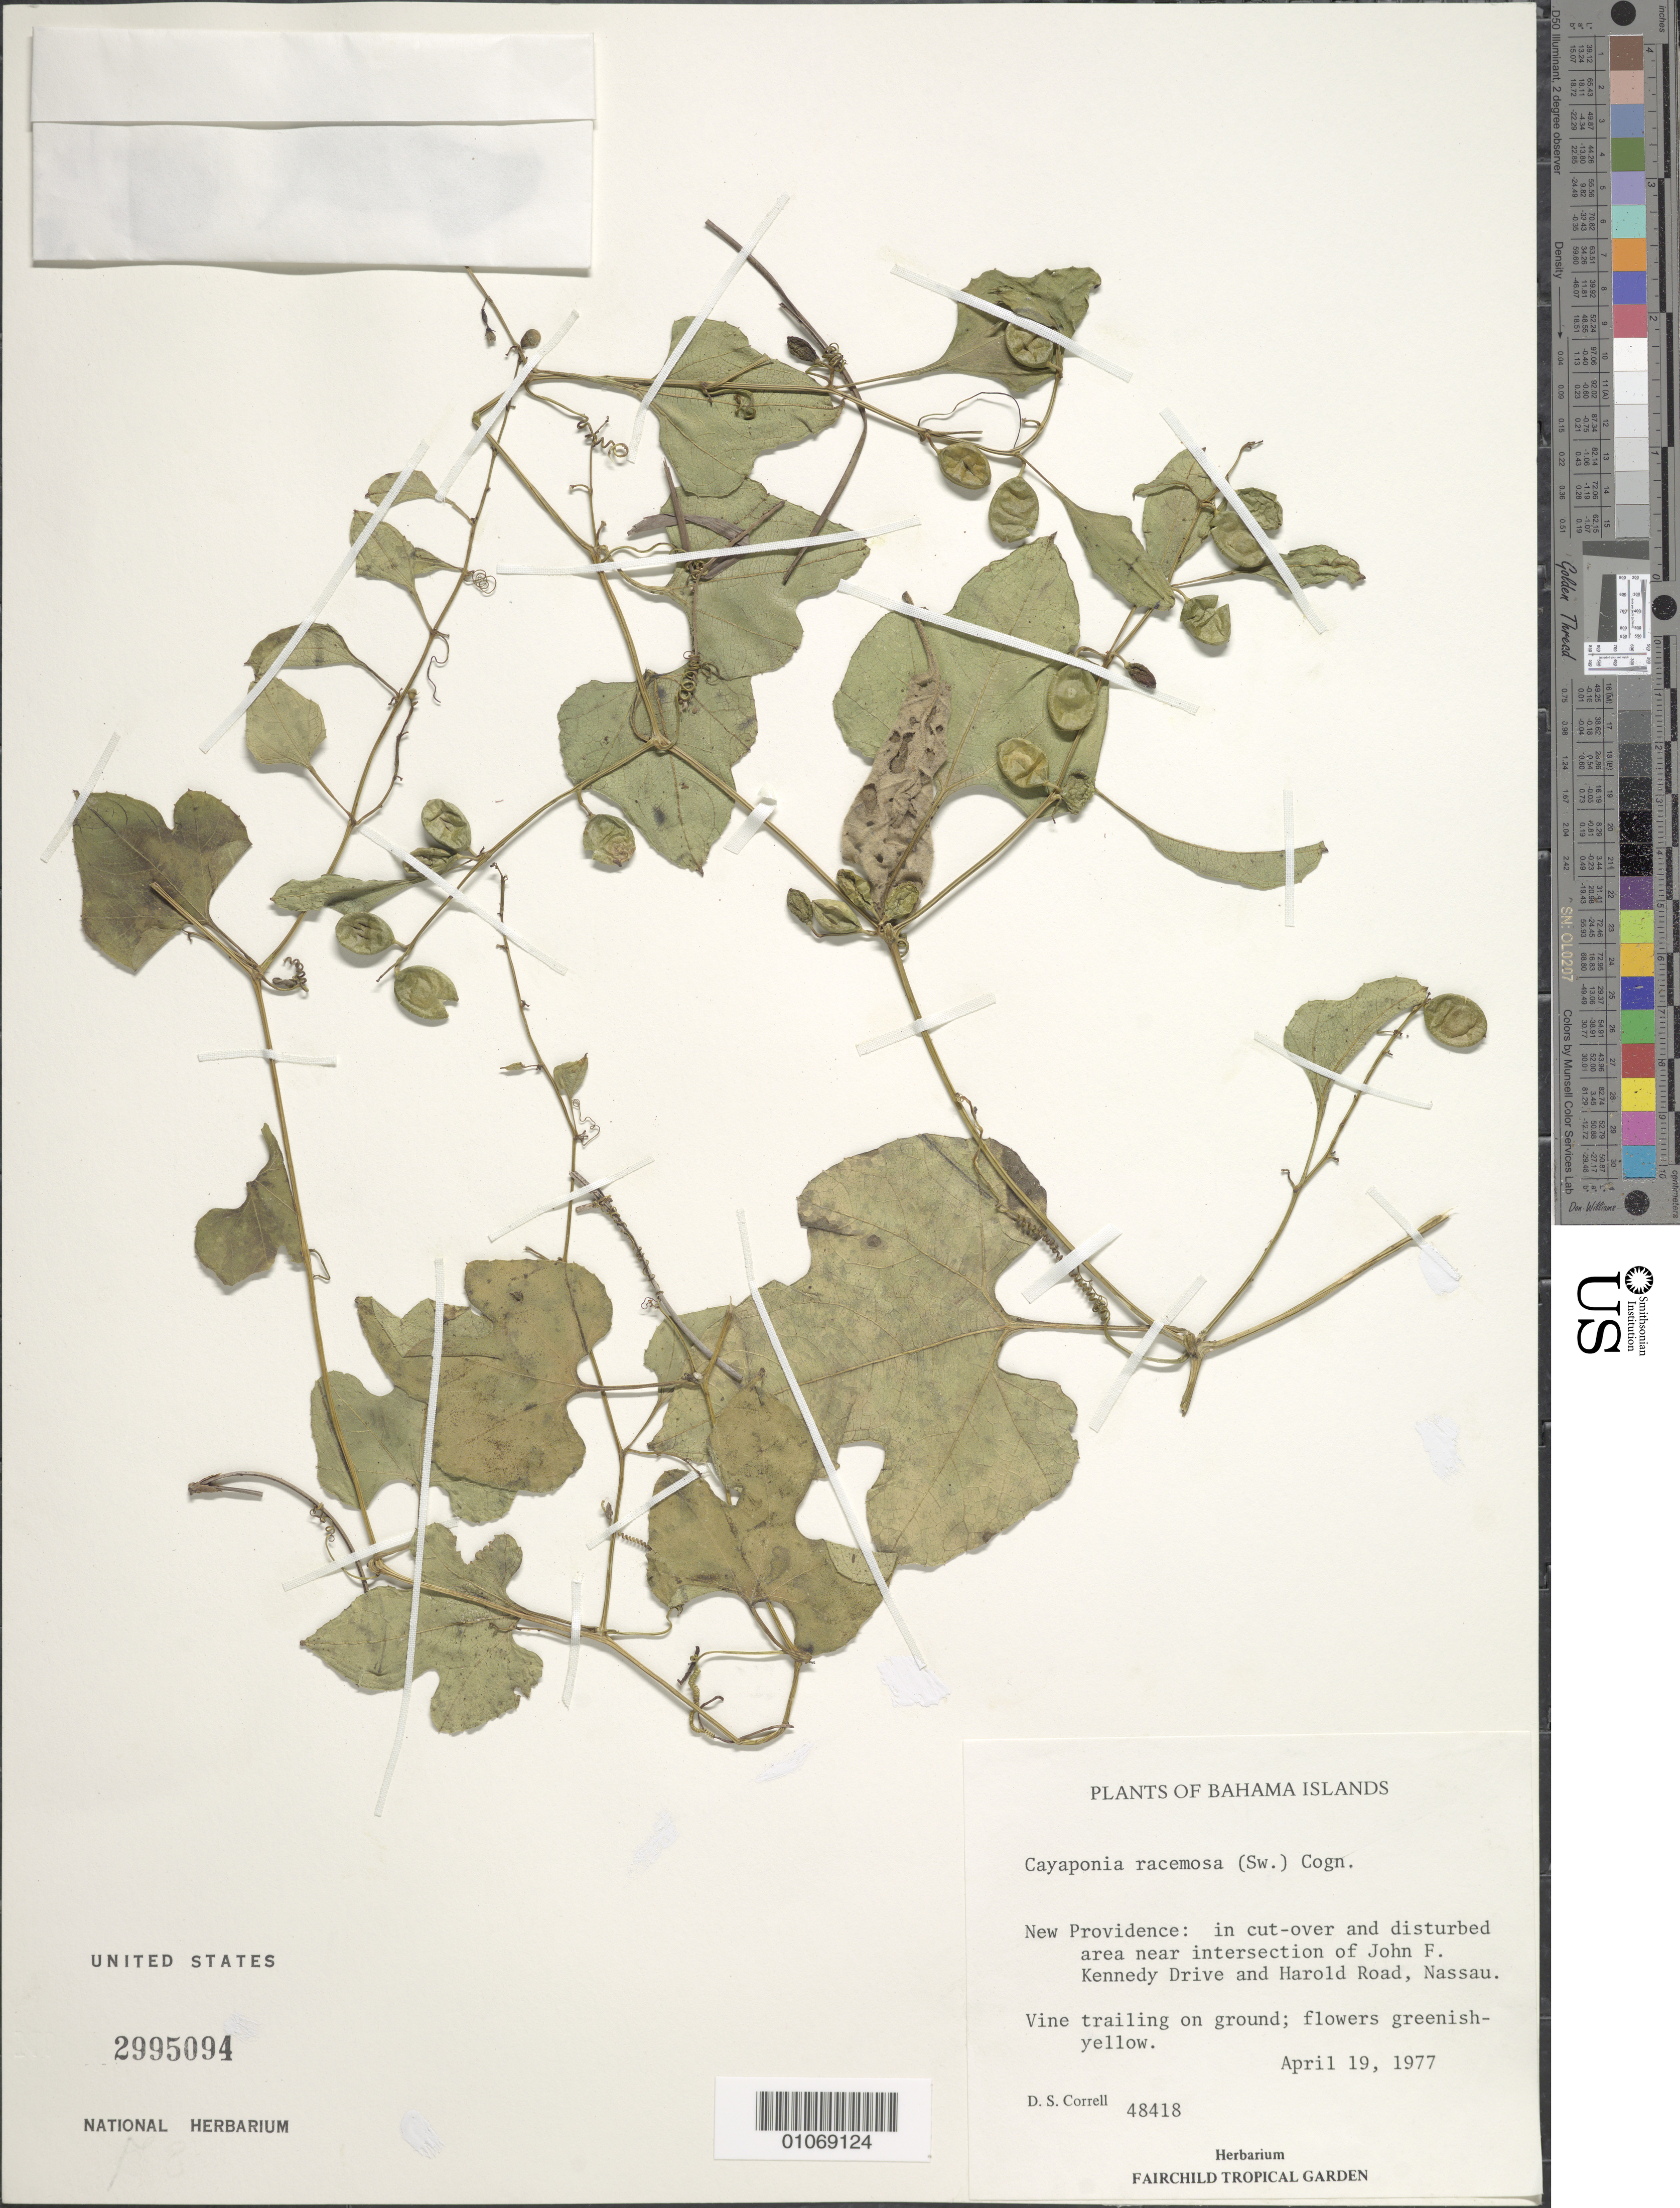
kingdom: Plantae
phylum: Tracheophyta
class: Magnoliopsida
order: Cucurbitales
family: Cucurbitaceae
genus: Cayaponia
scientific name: Cayaponia racemosa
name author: (Mill.) Cogn.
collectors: D. S. Correll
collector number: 48418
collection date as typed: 19 Apr 1977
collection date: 1977-04-19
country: Bahamas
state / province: New Providence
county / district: Nassau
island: New Providence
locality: In cut-over and disturbed area near intersection of John F. Kennedy Drive and Harold Road, Nassau.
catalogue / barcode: US 2995094